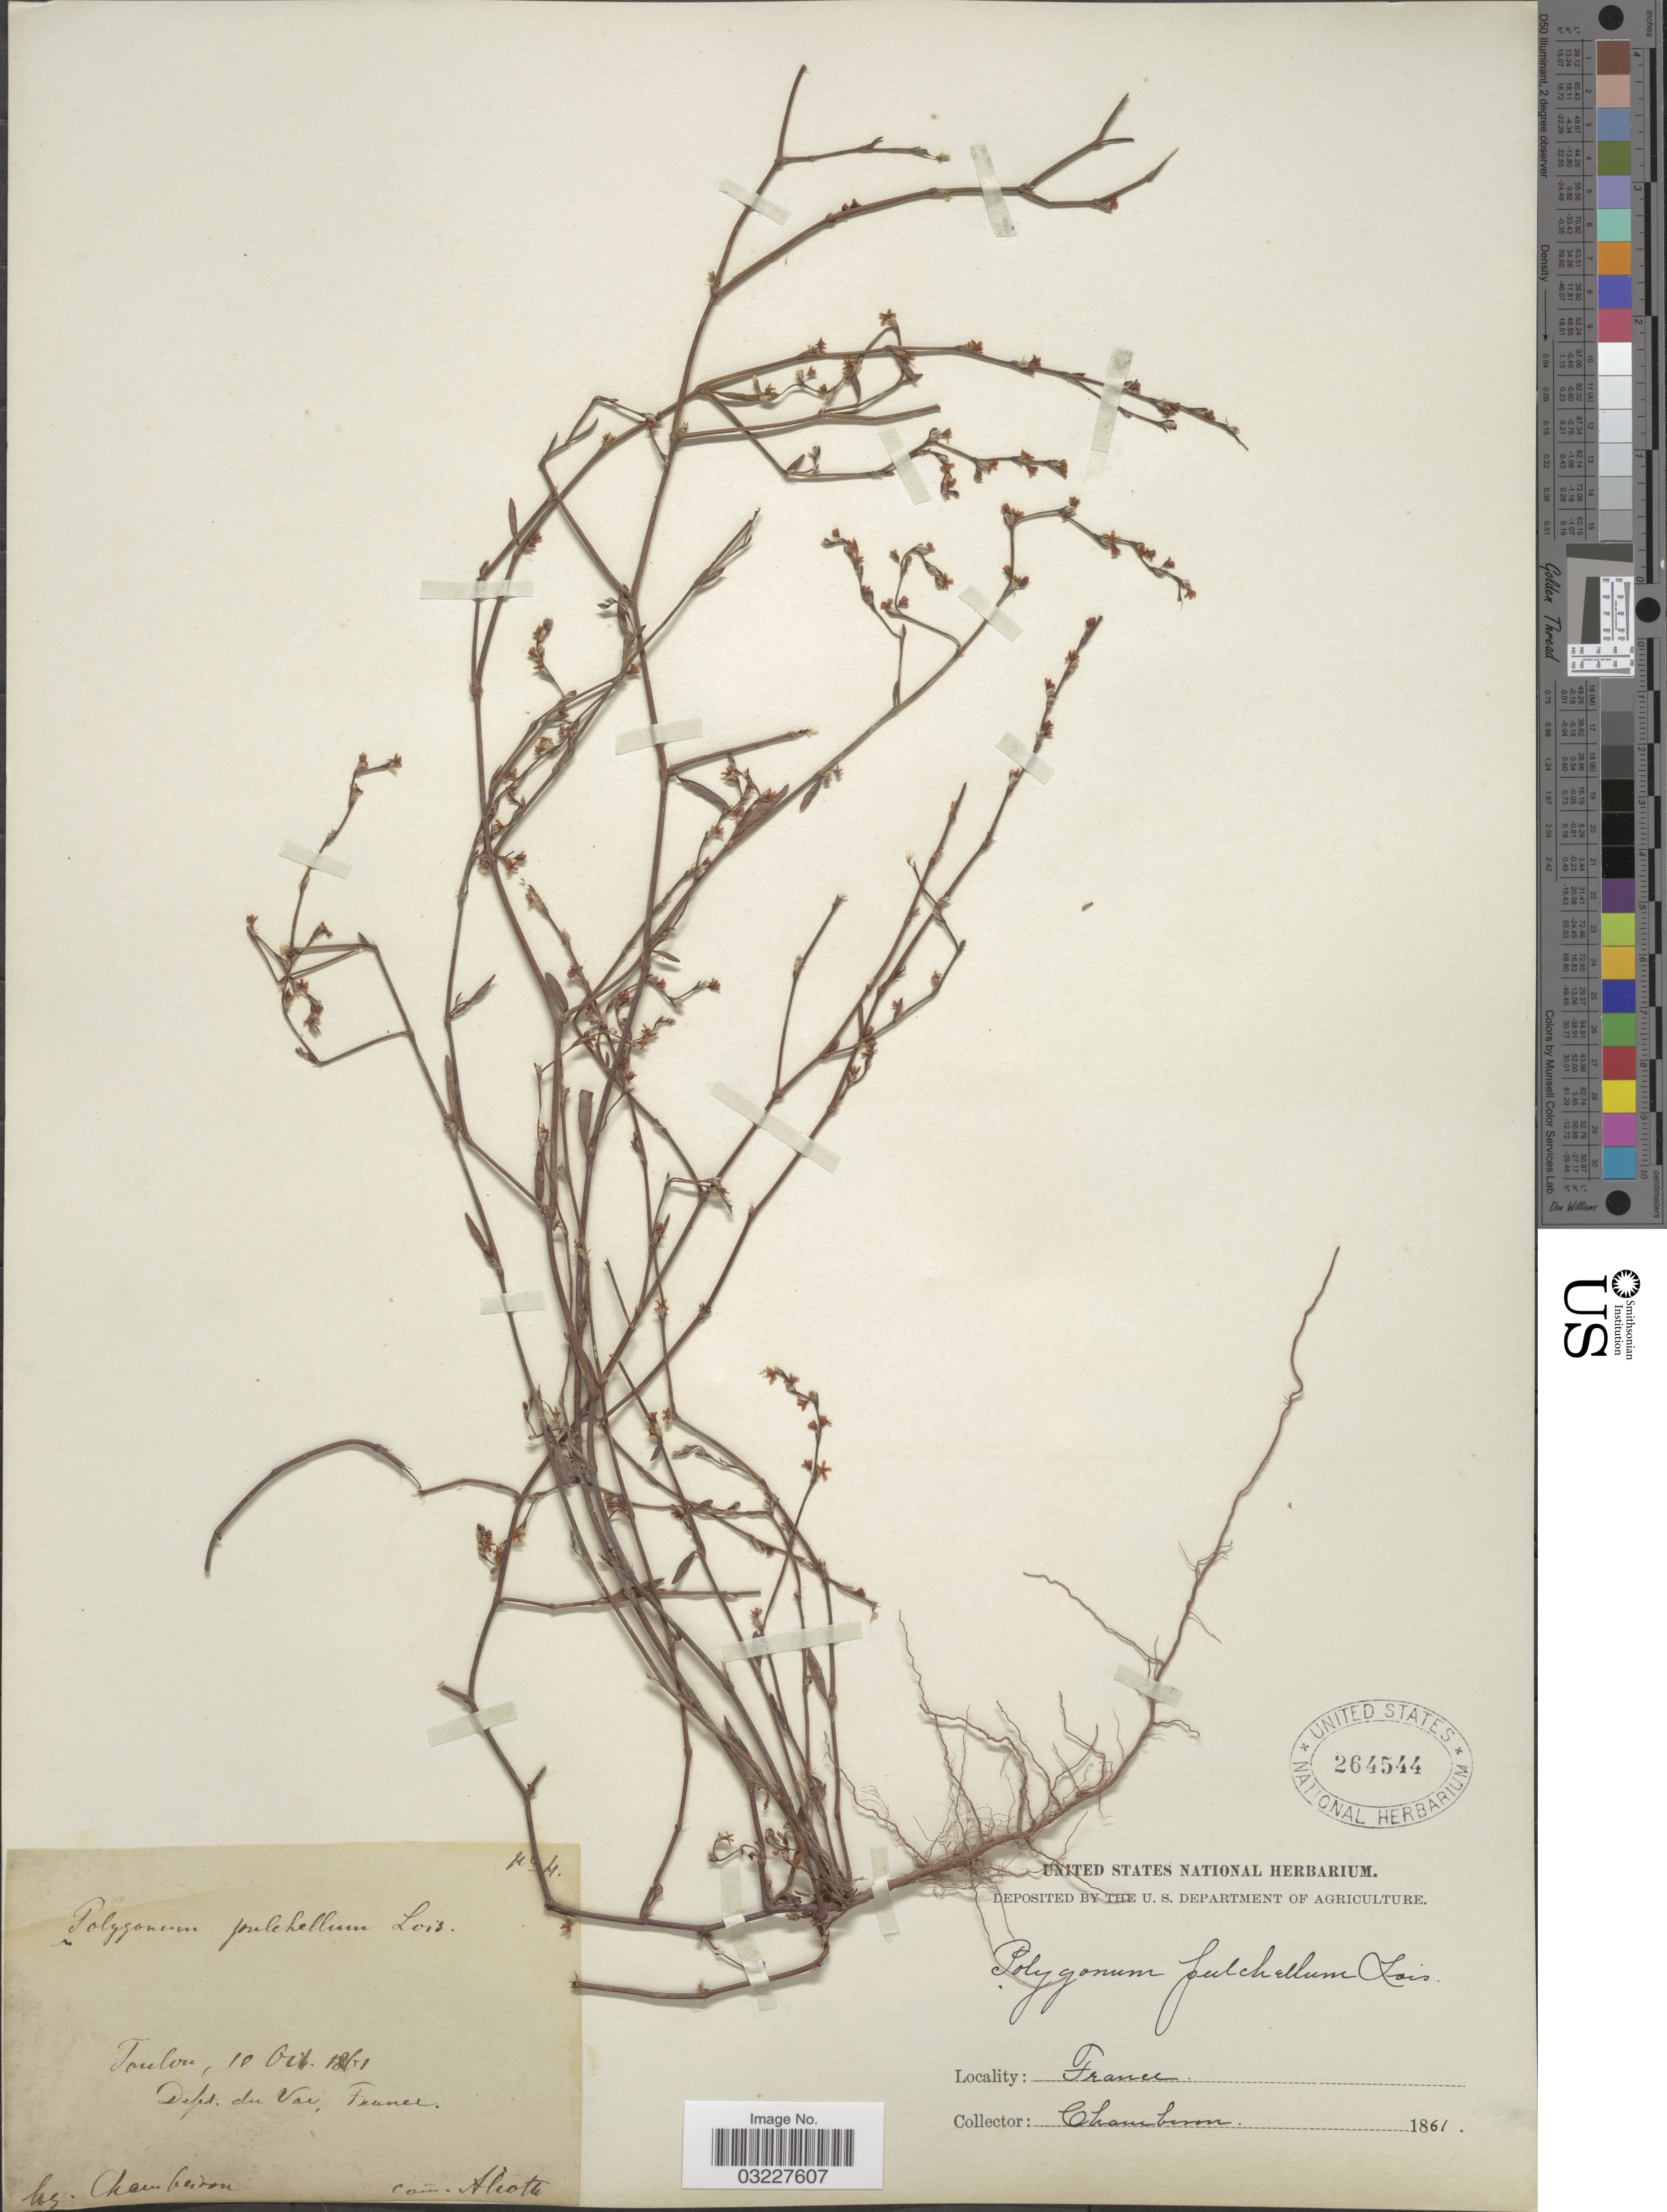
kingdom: Plantae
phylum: Tracheophyta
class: Magnoliopsida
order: Caryophyllales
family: Polygonaceae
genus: Polygonum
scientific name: Polygonum pulchellum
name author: Loisel.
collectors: Chambeiron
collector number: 34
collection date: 1861-10-10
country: France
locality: Toulon, Dept. du Var.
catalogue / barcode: US 264544